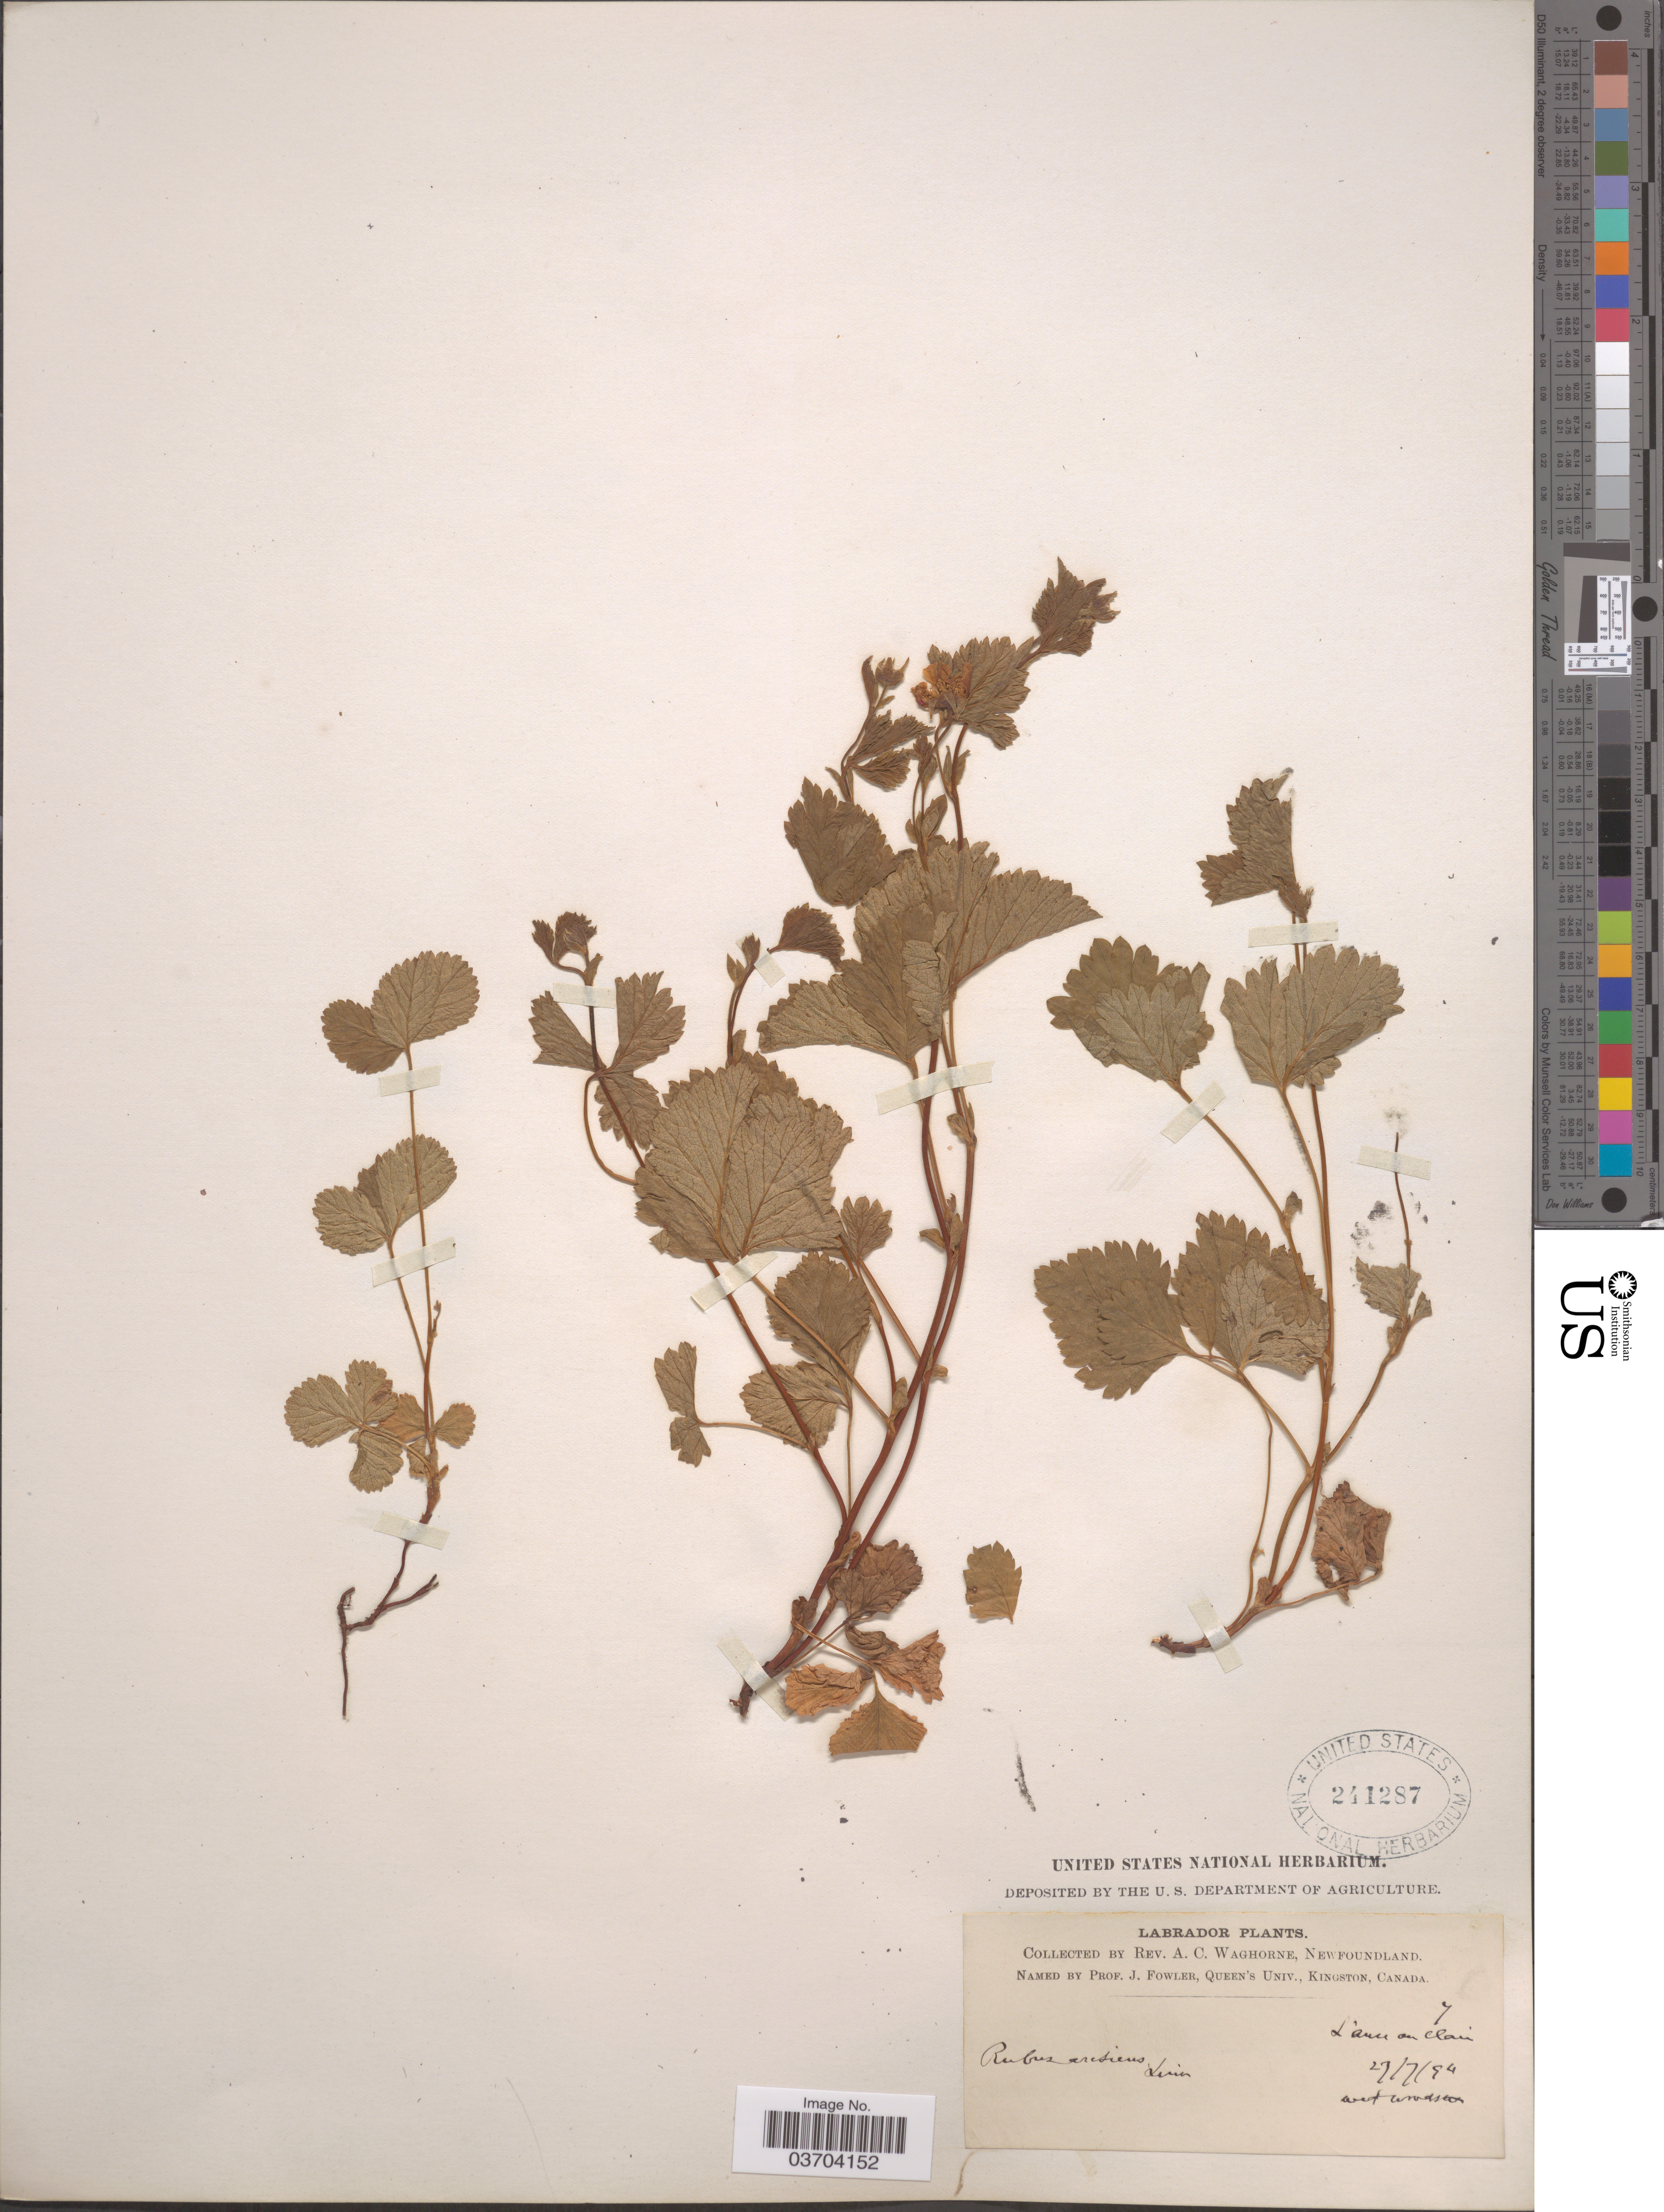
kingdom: Plantae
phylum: Tracheophyta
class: Magnoliopsida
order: Rosales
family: Rosaceae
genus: Rubus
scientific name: Rubus arcticus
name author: L.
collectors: A. Waghorne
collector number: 7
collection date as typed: Transcribed d/m/y: 27/7/94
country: Canada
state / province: Newfoundland and Labrador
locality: Labrador. L'aure au clair.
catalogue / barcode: US 241287